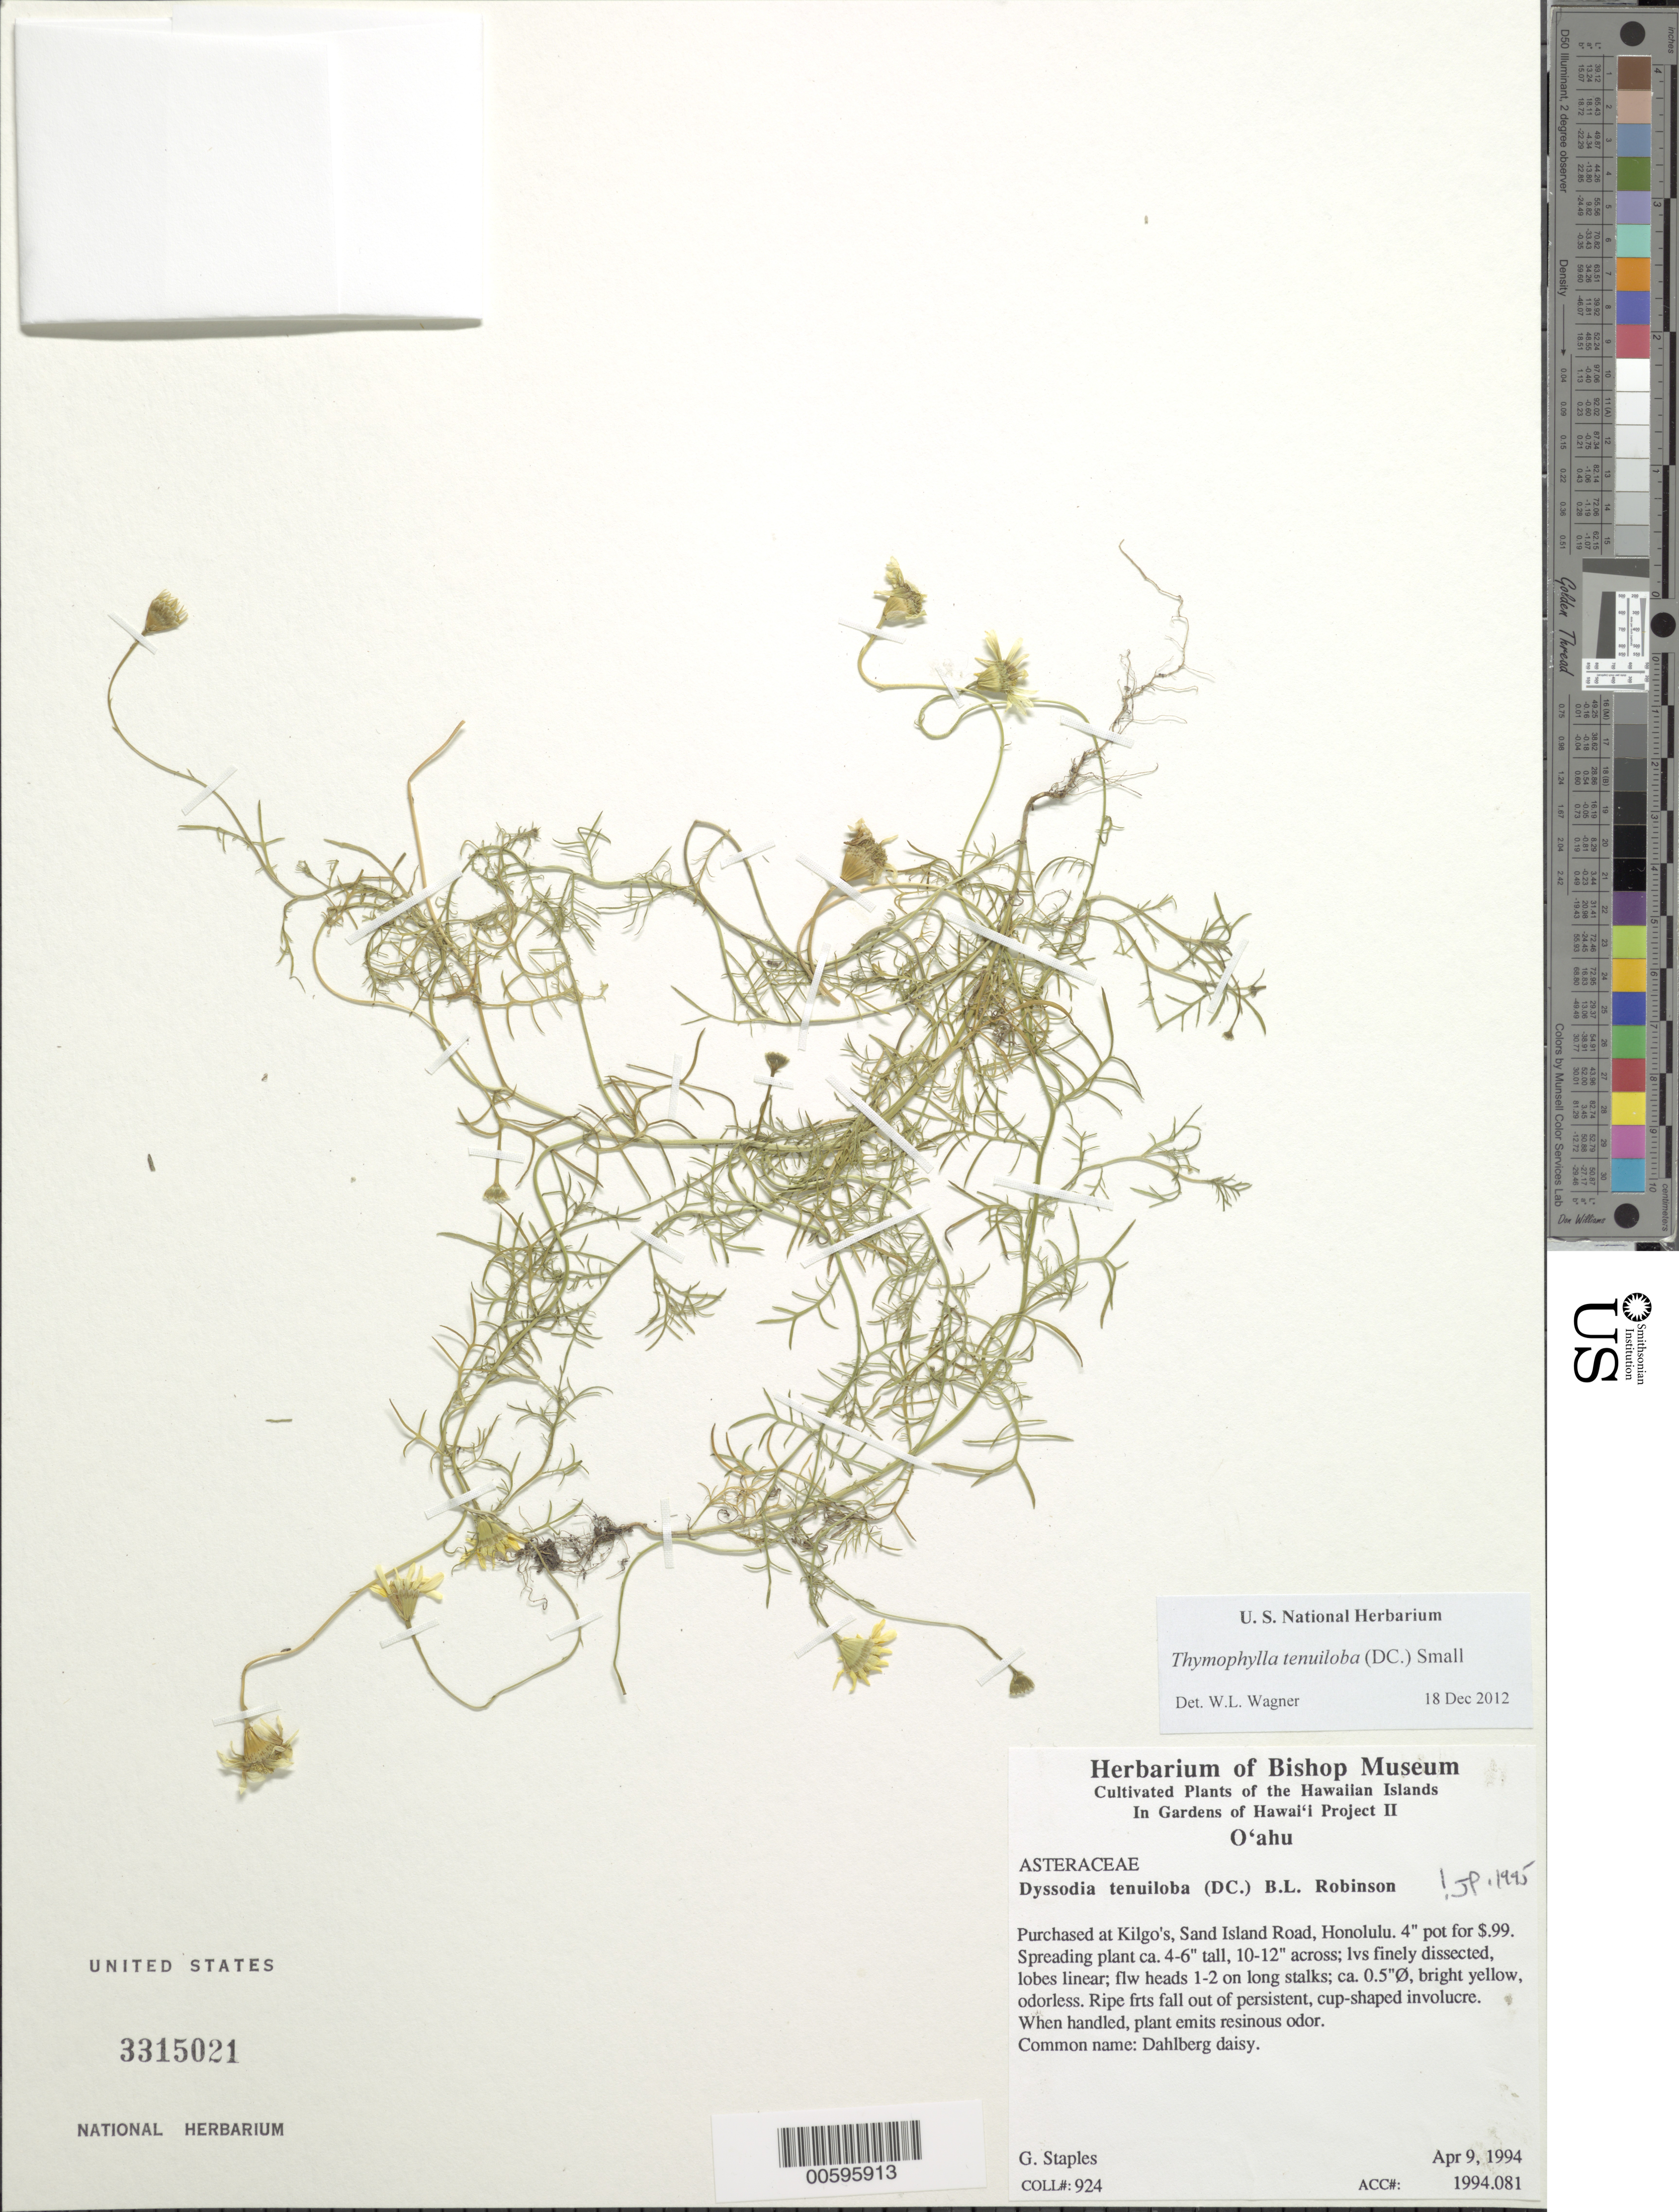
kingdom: Plantae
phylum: Tracheophyta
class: Magnoliopsida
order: Asterales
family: Asteraceae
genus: Thymophylla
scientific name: Thymophylla tenuiloba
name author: (DC.) Small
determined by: Wagner, W. L., (BOT), Smithsonian Institution - National Museum of Natural History (UNITED STATES)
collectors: G. Staples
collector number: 924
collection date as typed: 9 Apr 1994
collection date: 1994-04-09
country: United States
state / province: Hawaii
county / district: Honolulu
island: Oahu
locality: Puchased at Kilgo's, Sand Island Rd, Honolulu.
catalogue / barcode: US 3315021